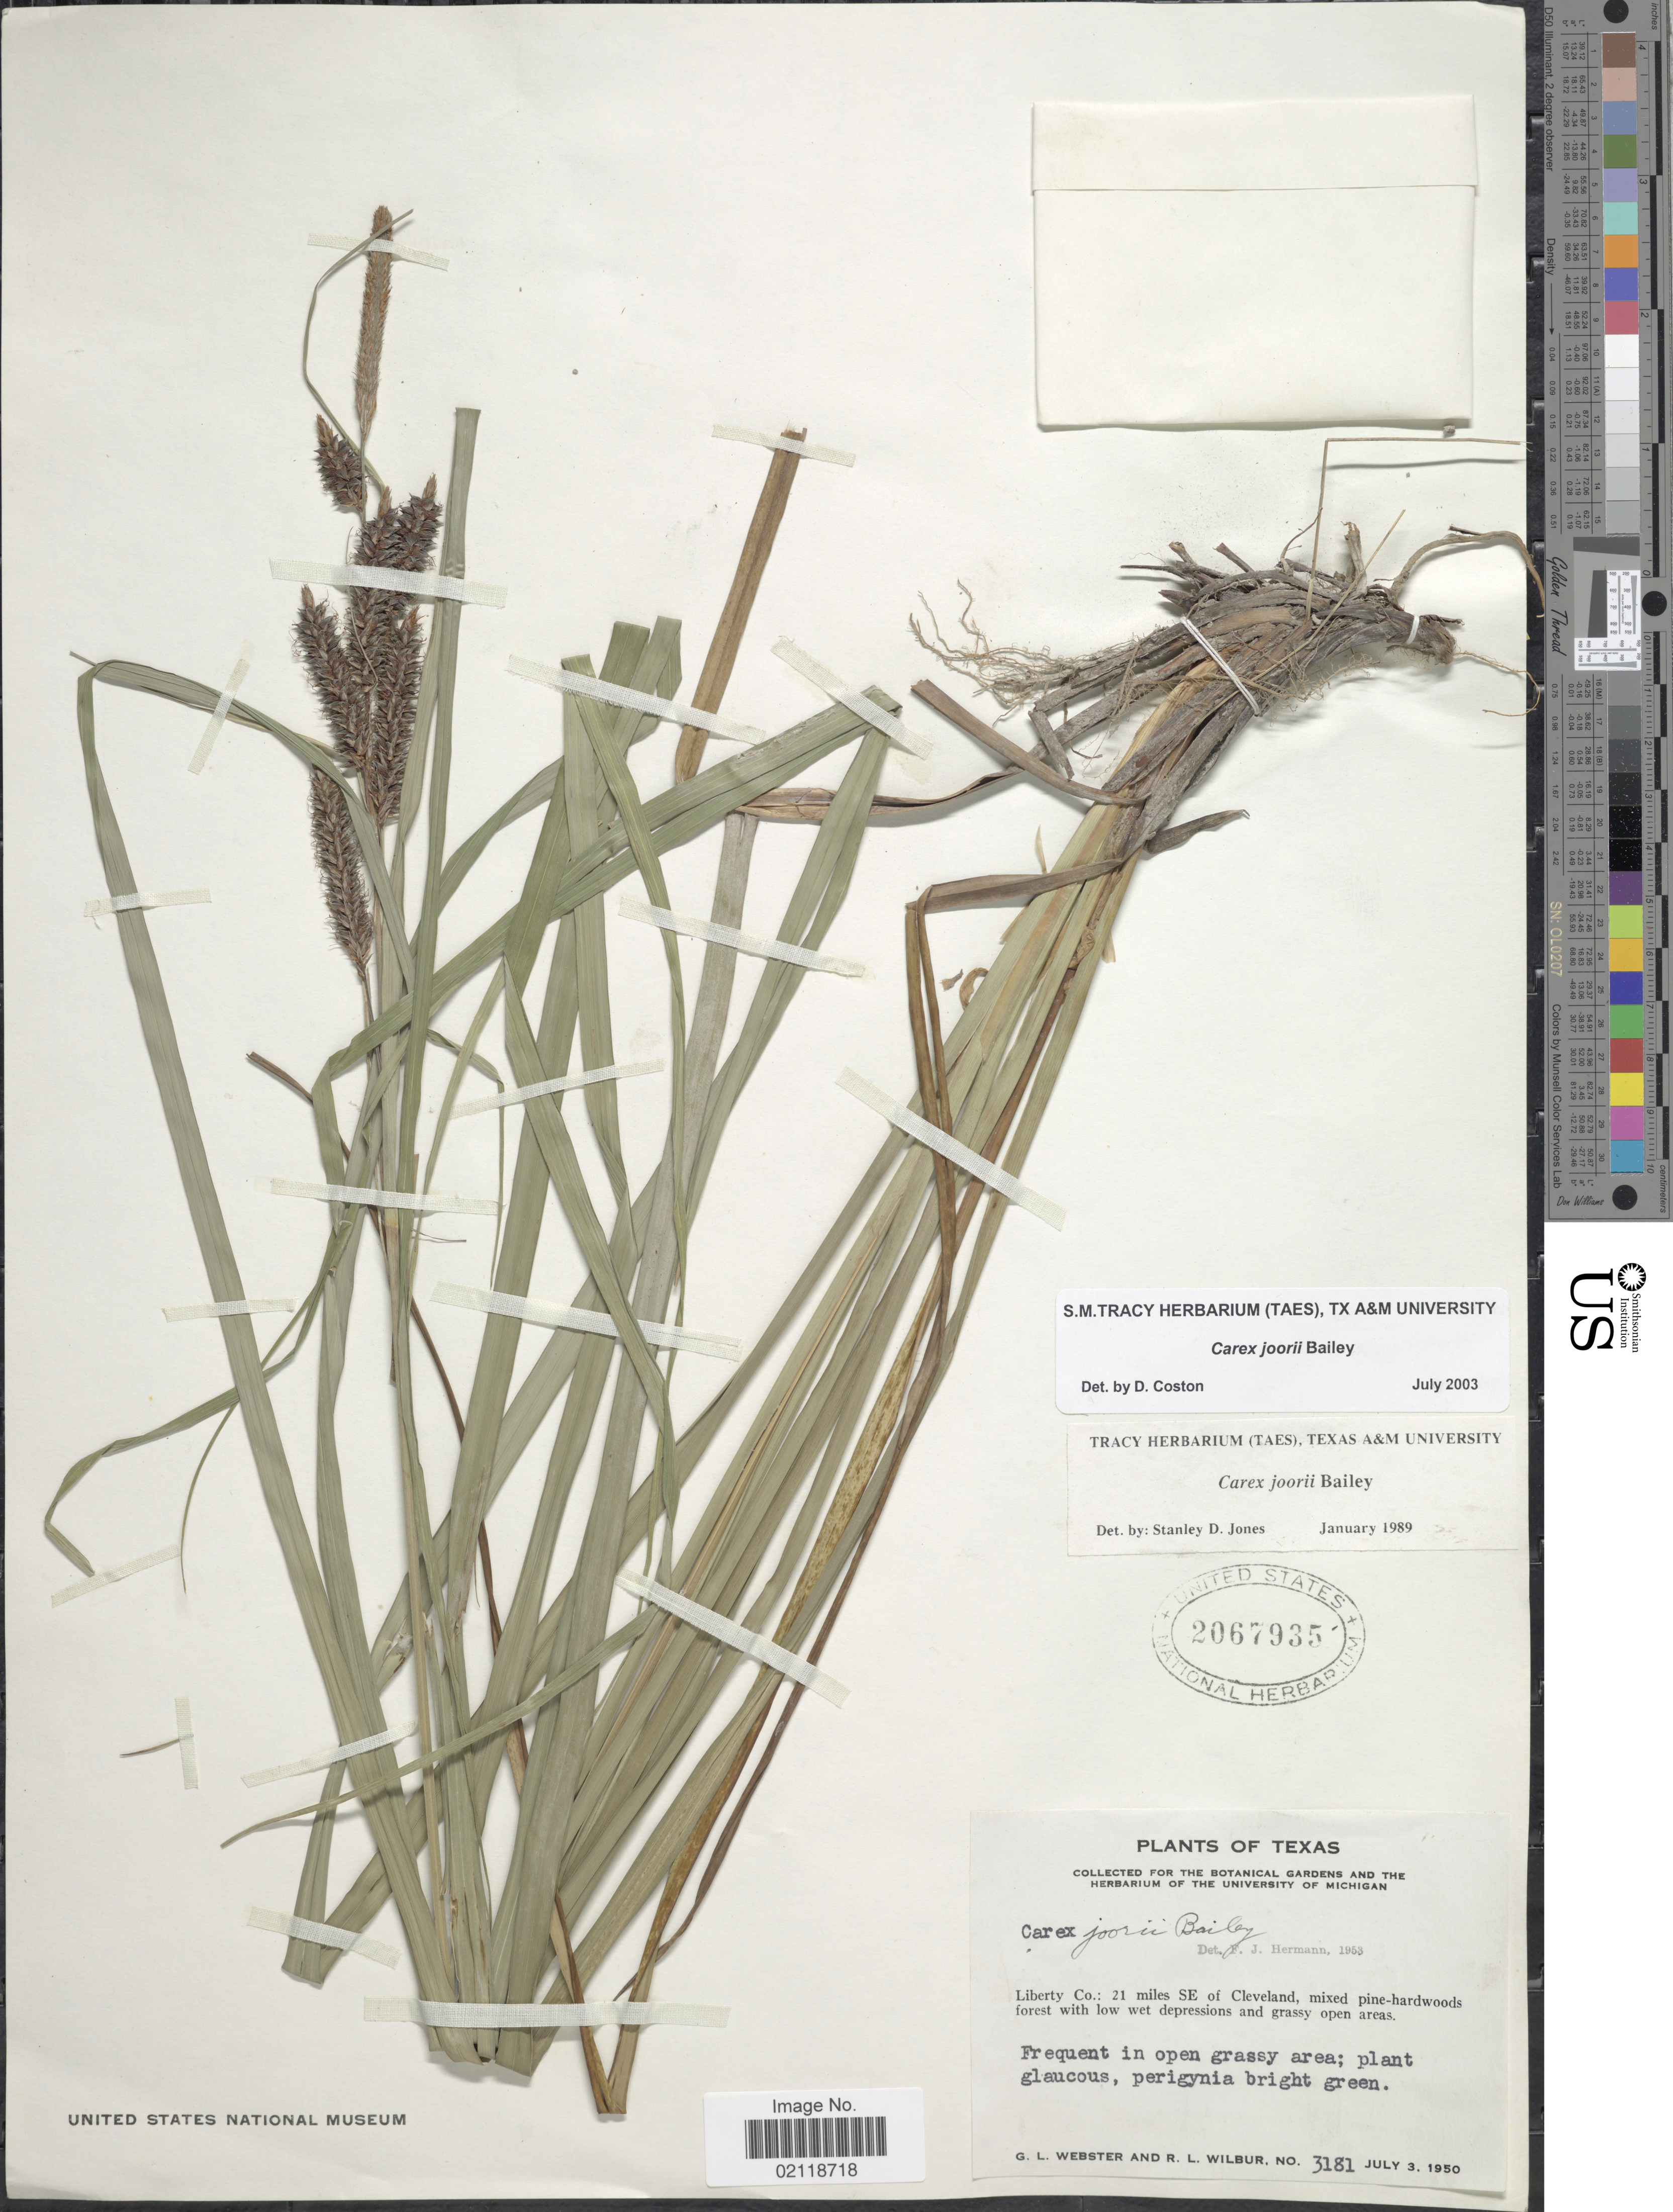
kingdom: Plantae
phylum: Tracheophyta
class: Liliopsida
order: Poales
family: Cyperaceae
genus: Carex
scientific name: Carex joorii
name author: L.H. Bailey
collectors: G. L. Webster & R. L. Wilbur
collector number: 3181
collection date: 1950-07-03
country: United States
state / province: Texas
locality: Liberty Co.: 21 miles SE of Cleveland, mixed pine-hardwood forest with low wet depressions and grassy open areas.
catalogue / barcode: US 2067935